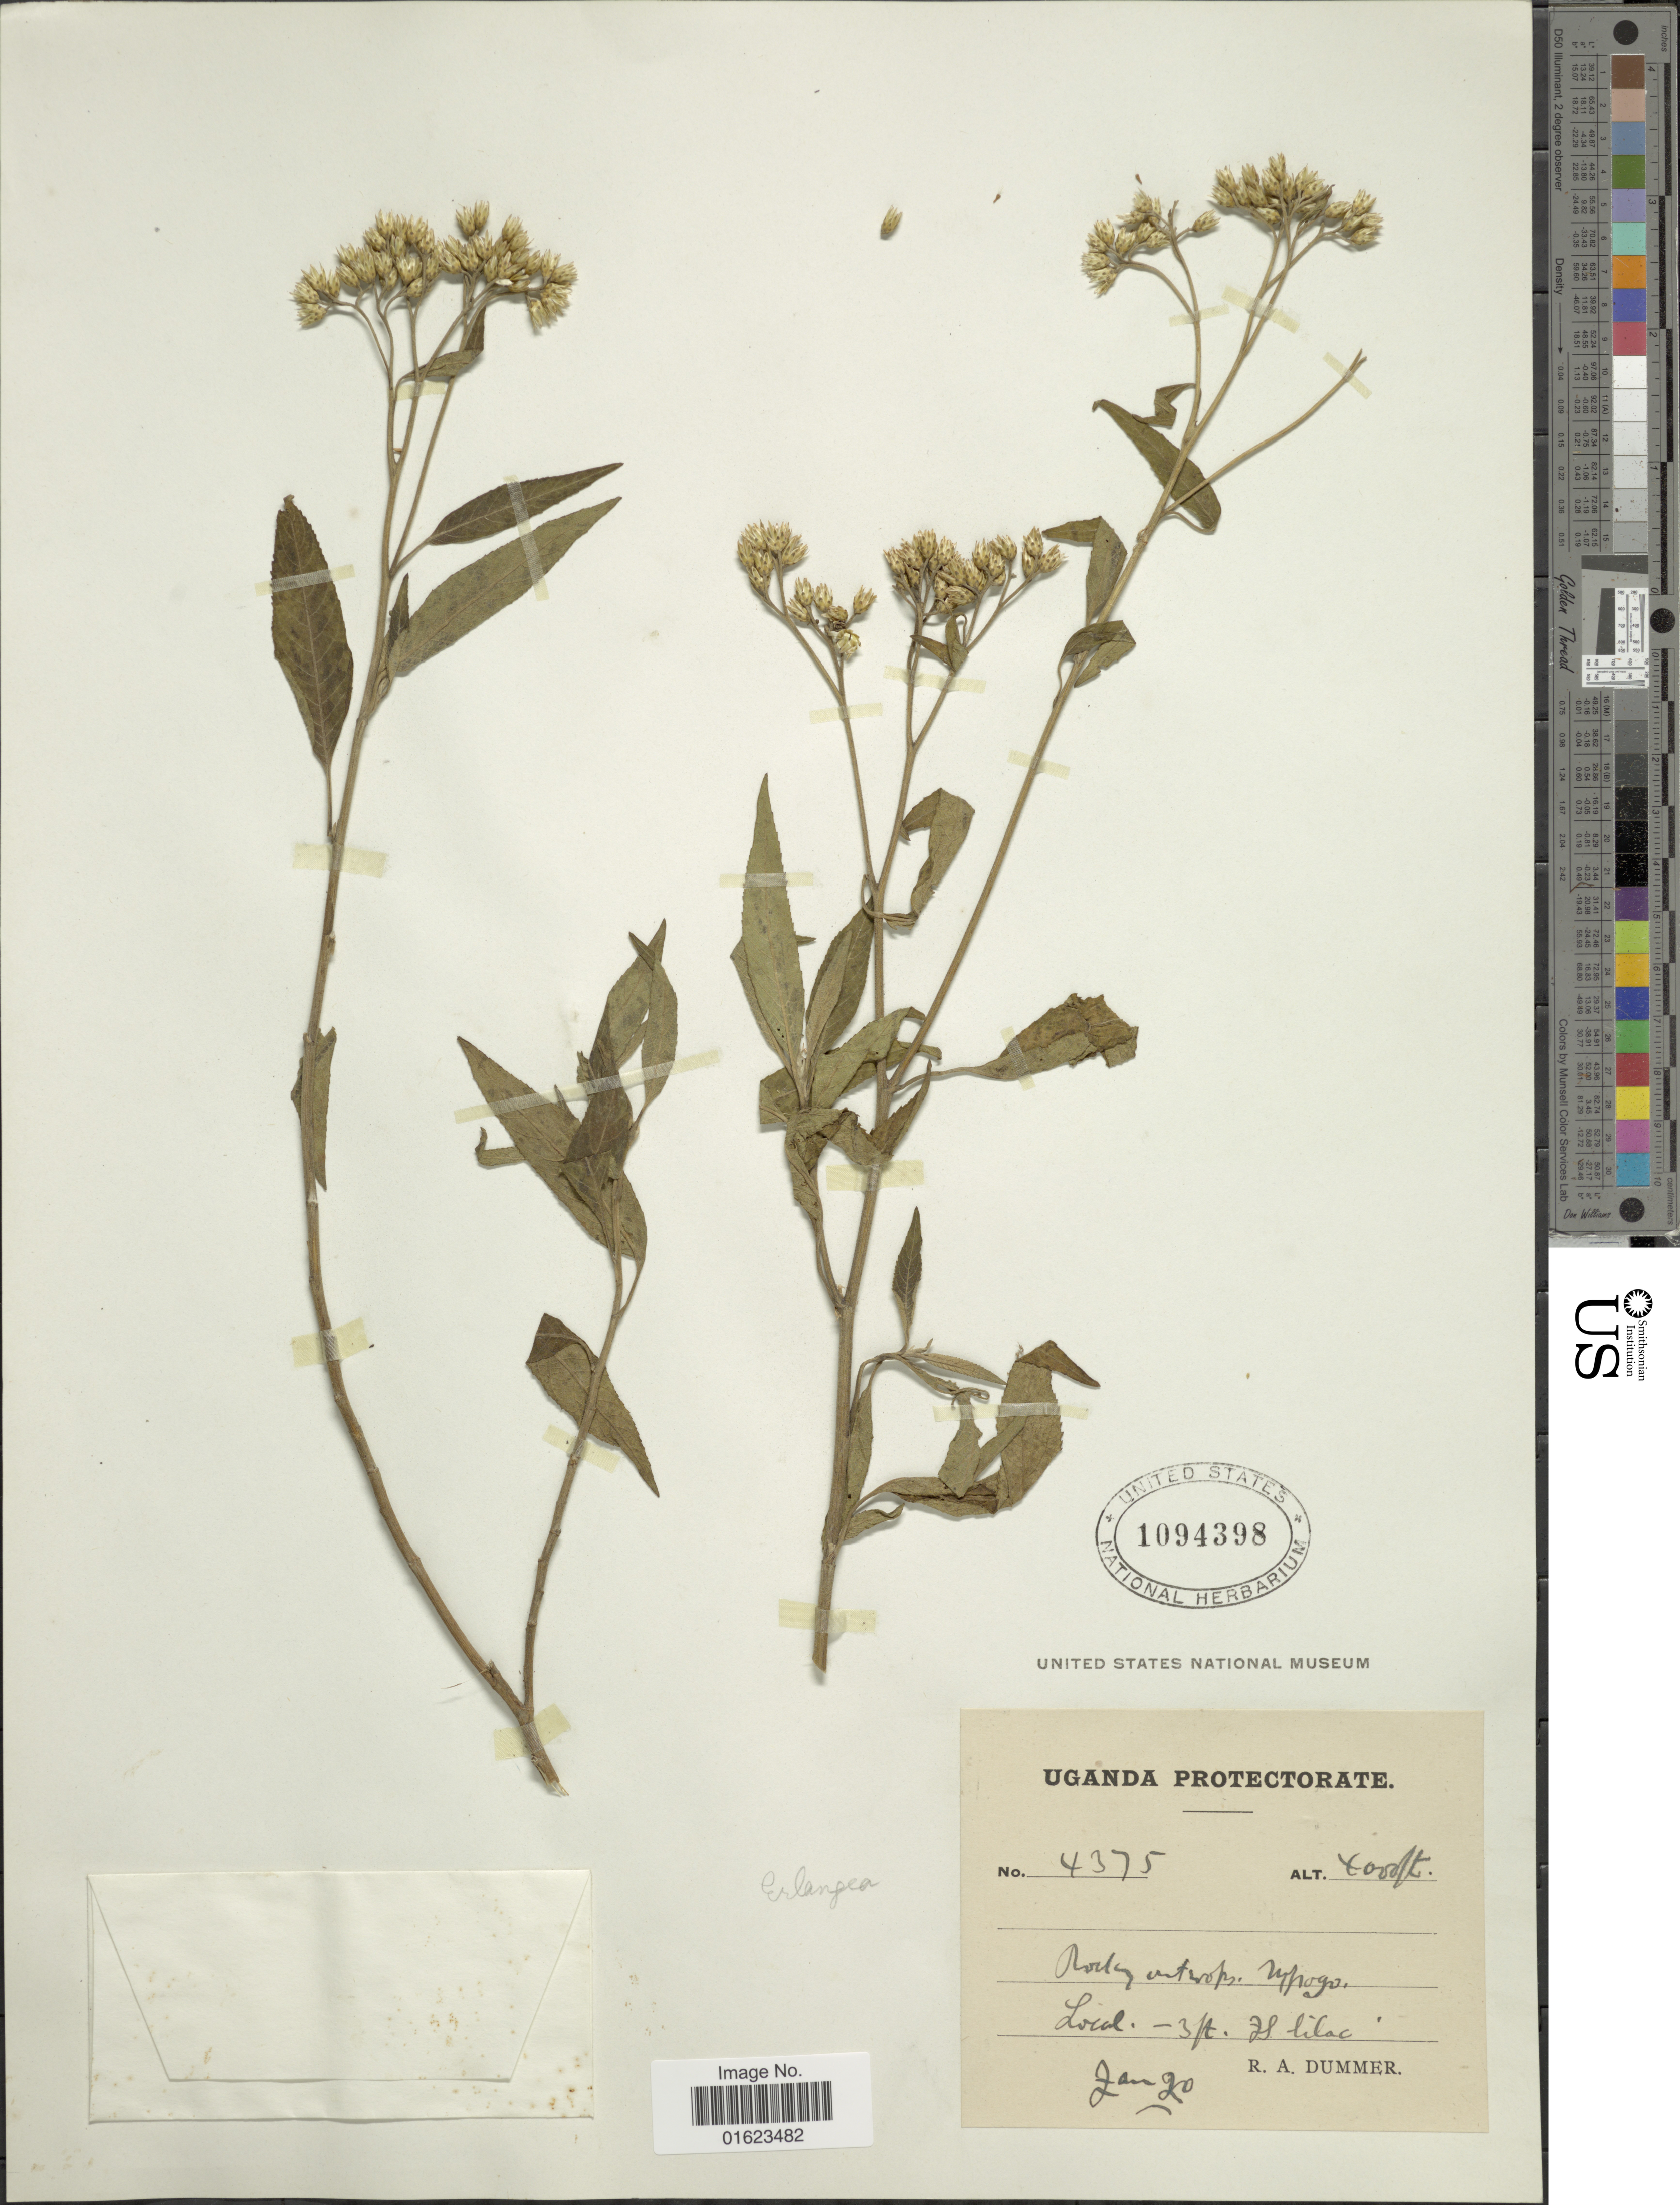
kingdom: Plantae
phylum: Tracheophyta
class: Magnoliopsida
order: Asterales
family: Asteraceae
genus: Erlangea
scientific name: Erlangea sp.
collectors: R. Dümmer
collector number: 4375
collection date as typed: Transcribed d/m/y: /1/90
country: Uganda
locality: Uganda Protectorate. [illegible text].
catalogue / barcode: US 1094398